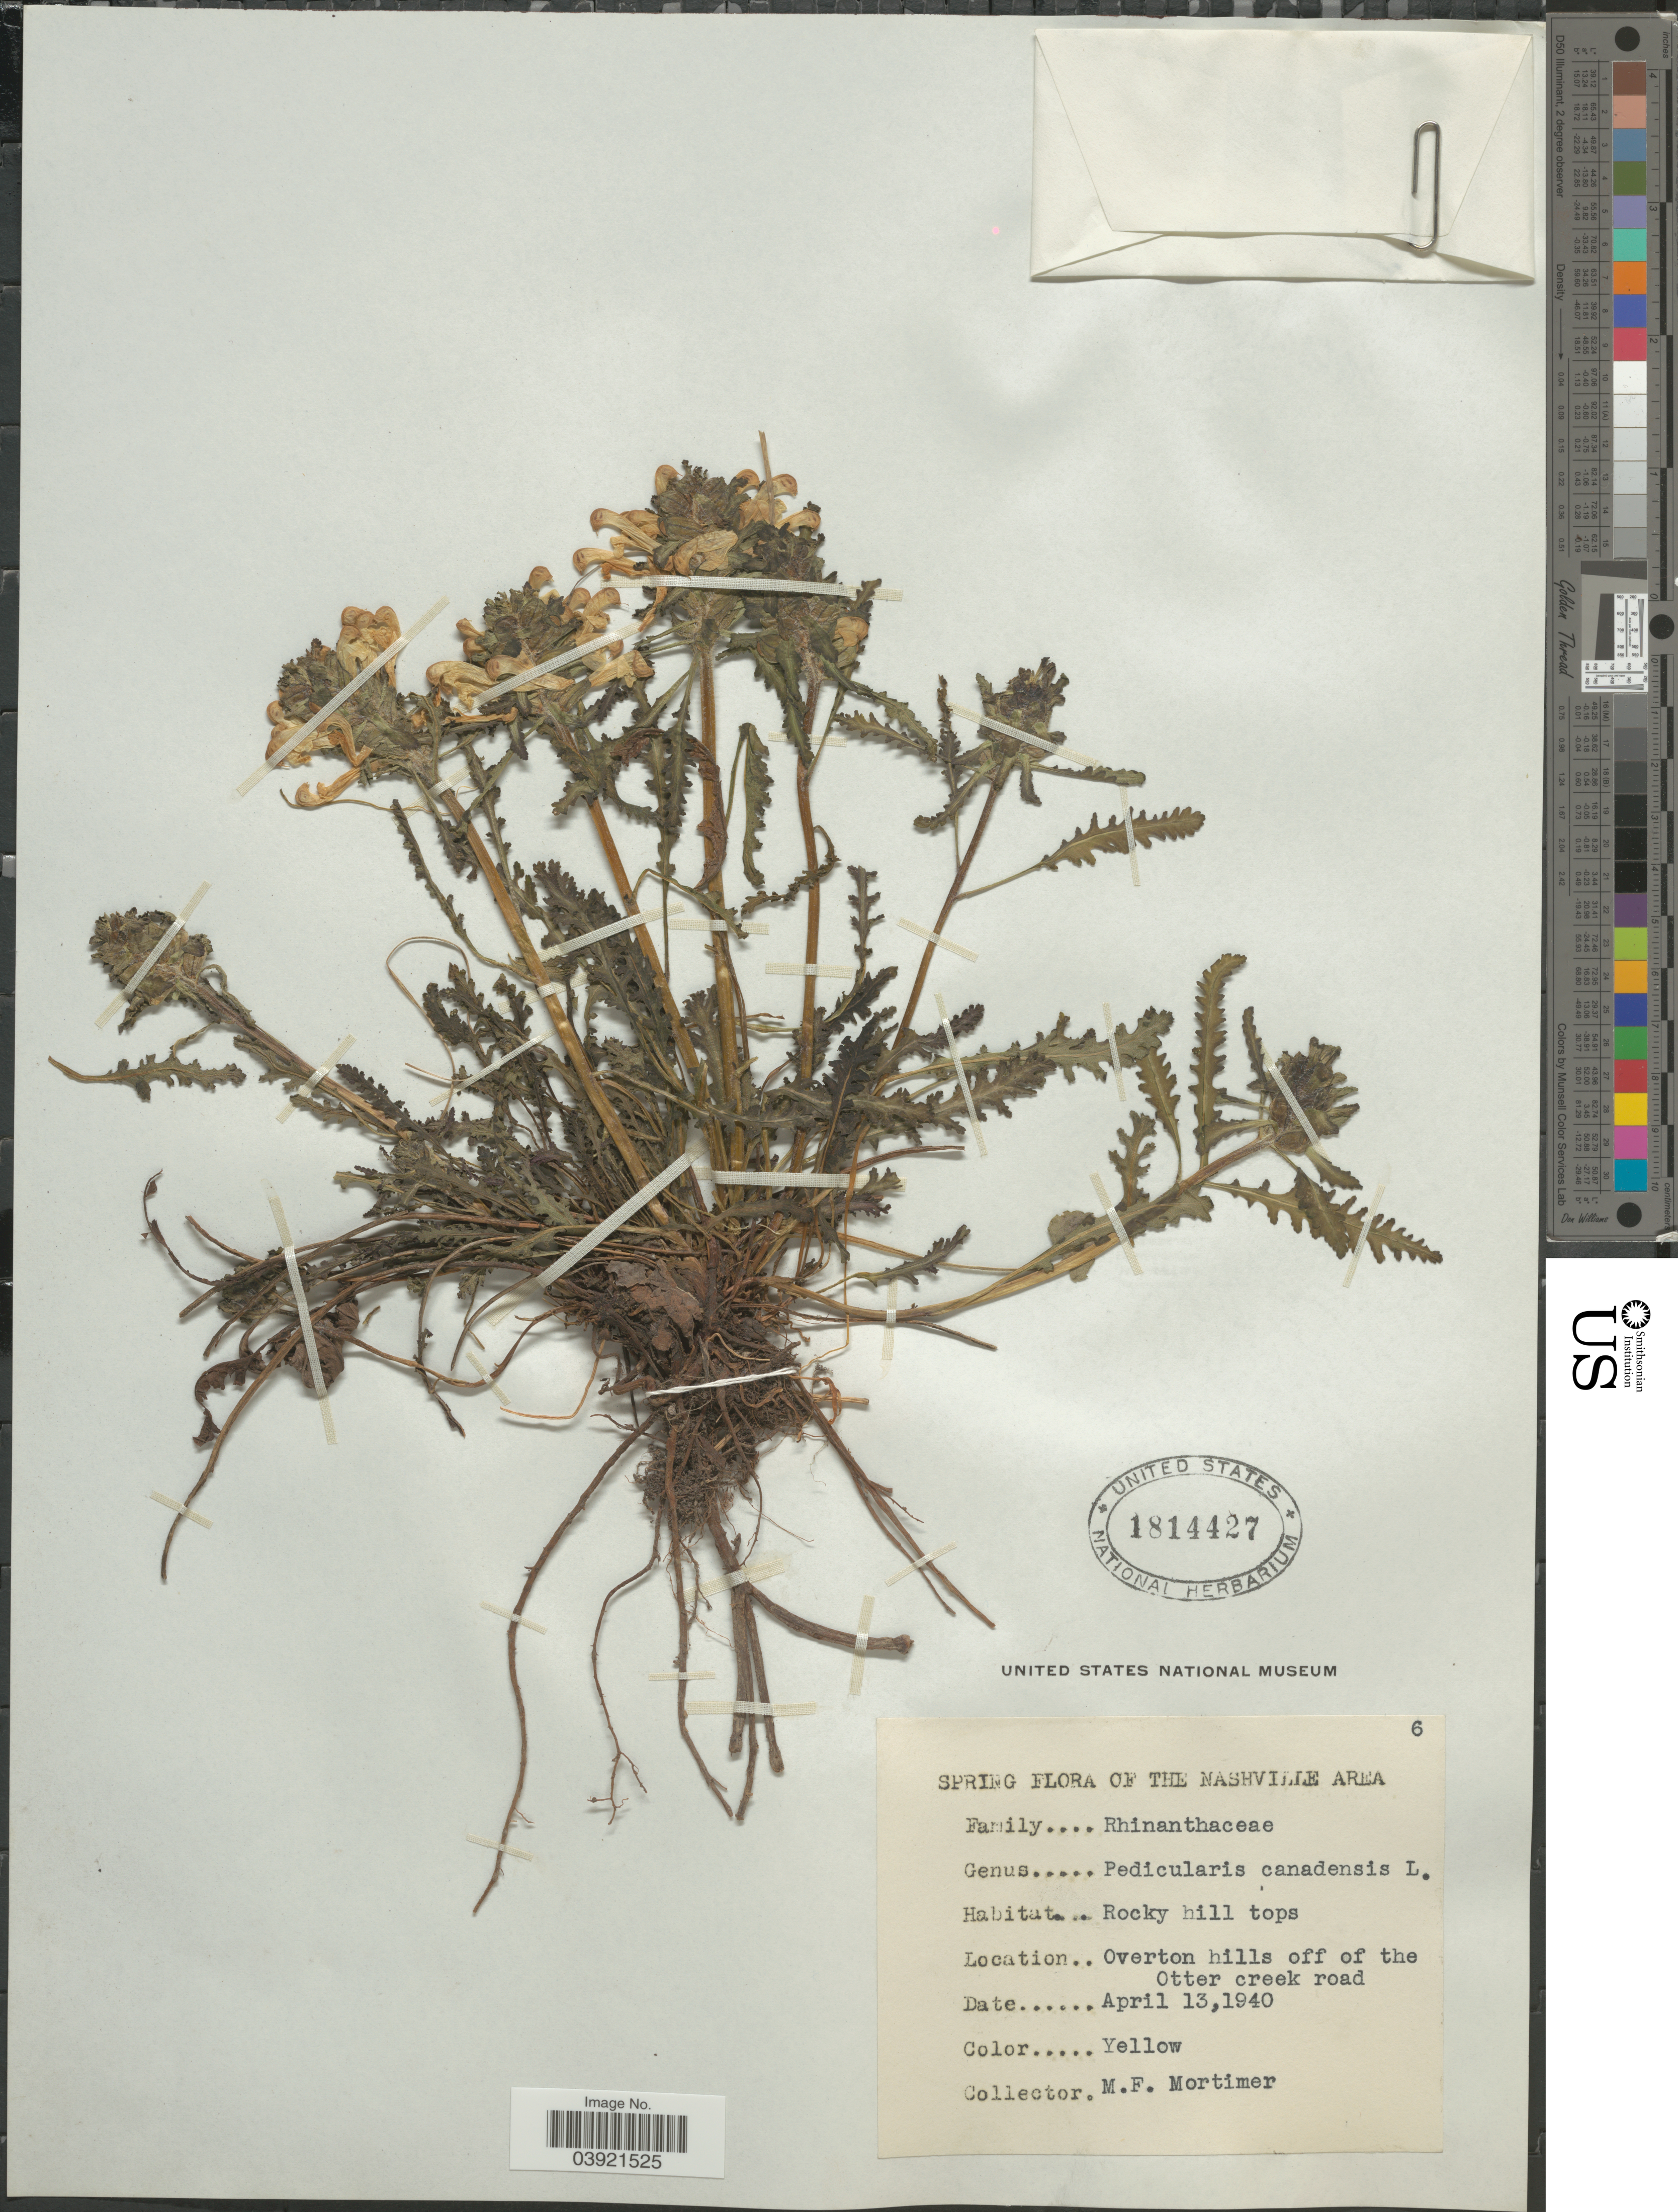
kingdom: Plantae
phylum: Tracheophyta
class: Magnoliopsida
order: Lamiales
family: Orobanchaceae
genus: Pedicularis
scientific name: Pedicularis canadensis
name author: L.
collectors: M. Mortimer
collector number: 6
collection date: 1940-04-13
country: United States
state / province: Tennessee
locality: The Nashville Area. Overton hills off of the Otter creek road.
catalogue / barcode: US 1814427